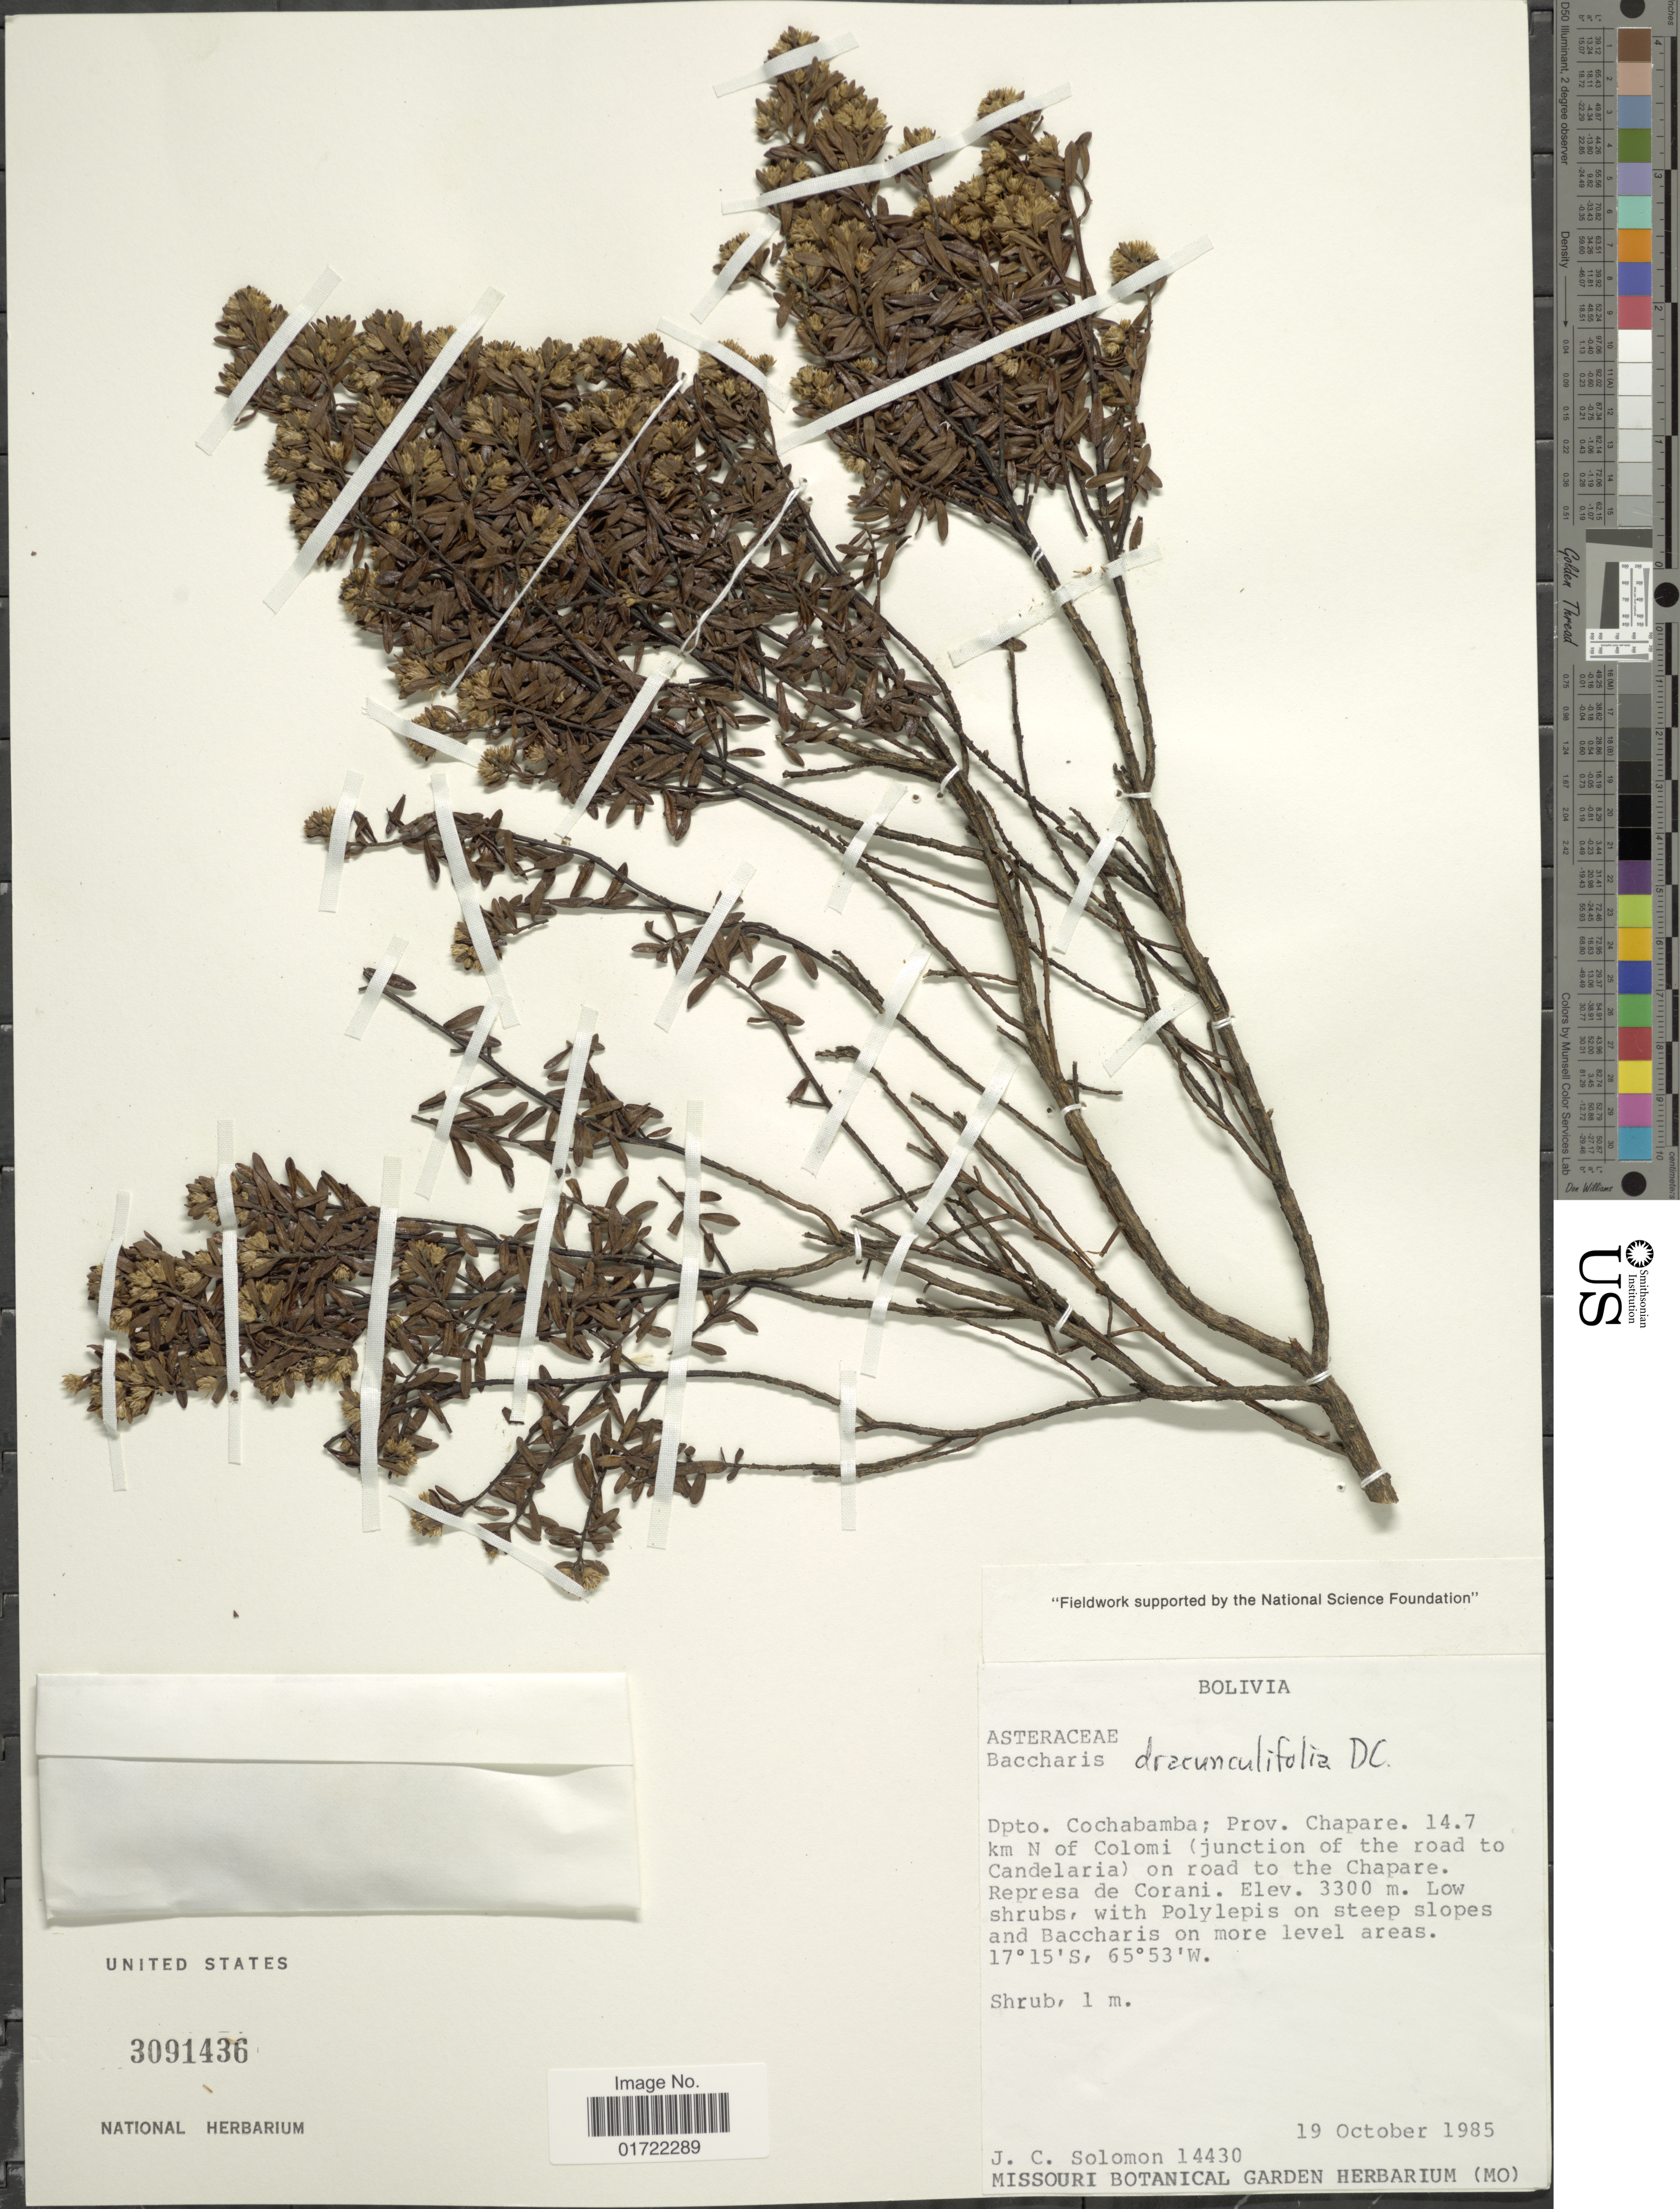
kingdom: Plantae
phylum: Tracheophyta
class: Magnoliopsida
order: Asterales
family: Asteraceae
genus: Baccharis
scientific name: Baccharis dracunculifolia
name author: DC.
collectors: J. C. Solomon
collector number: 14430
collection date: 1985-10-19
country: Bolivia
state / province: Cochabamba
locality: Prov. Chapare, 14.7 km N of Colomi (junction of the road to Candelaria) on road to the Chapare, Represa de Corani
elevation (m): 3300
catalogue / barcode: US 3091436